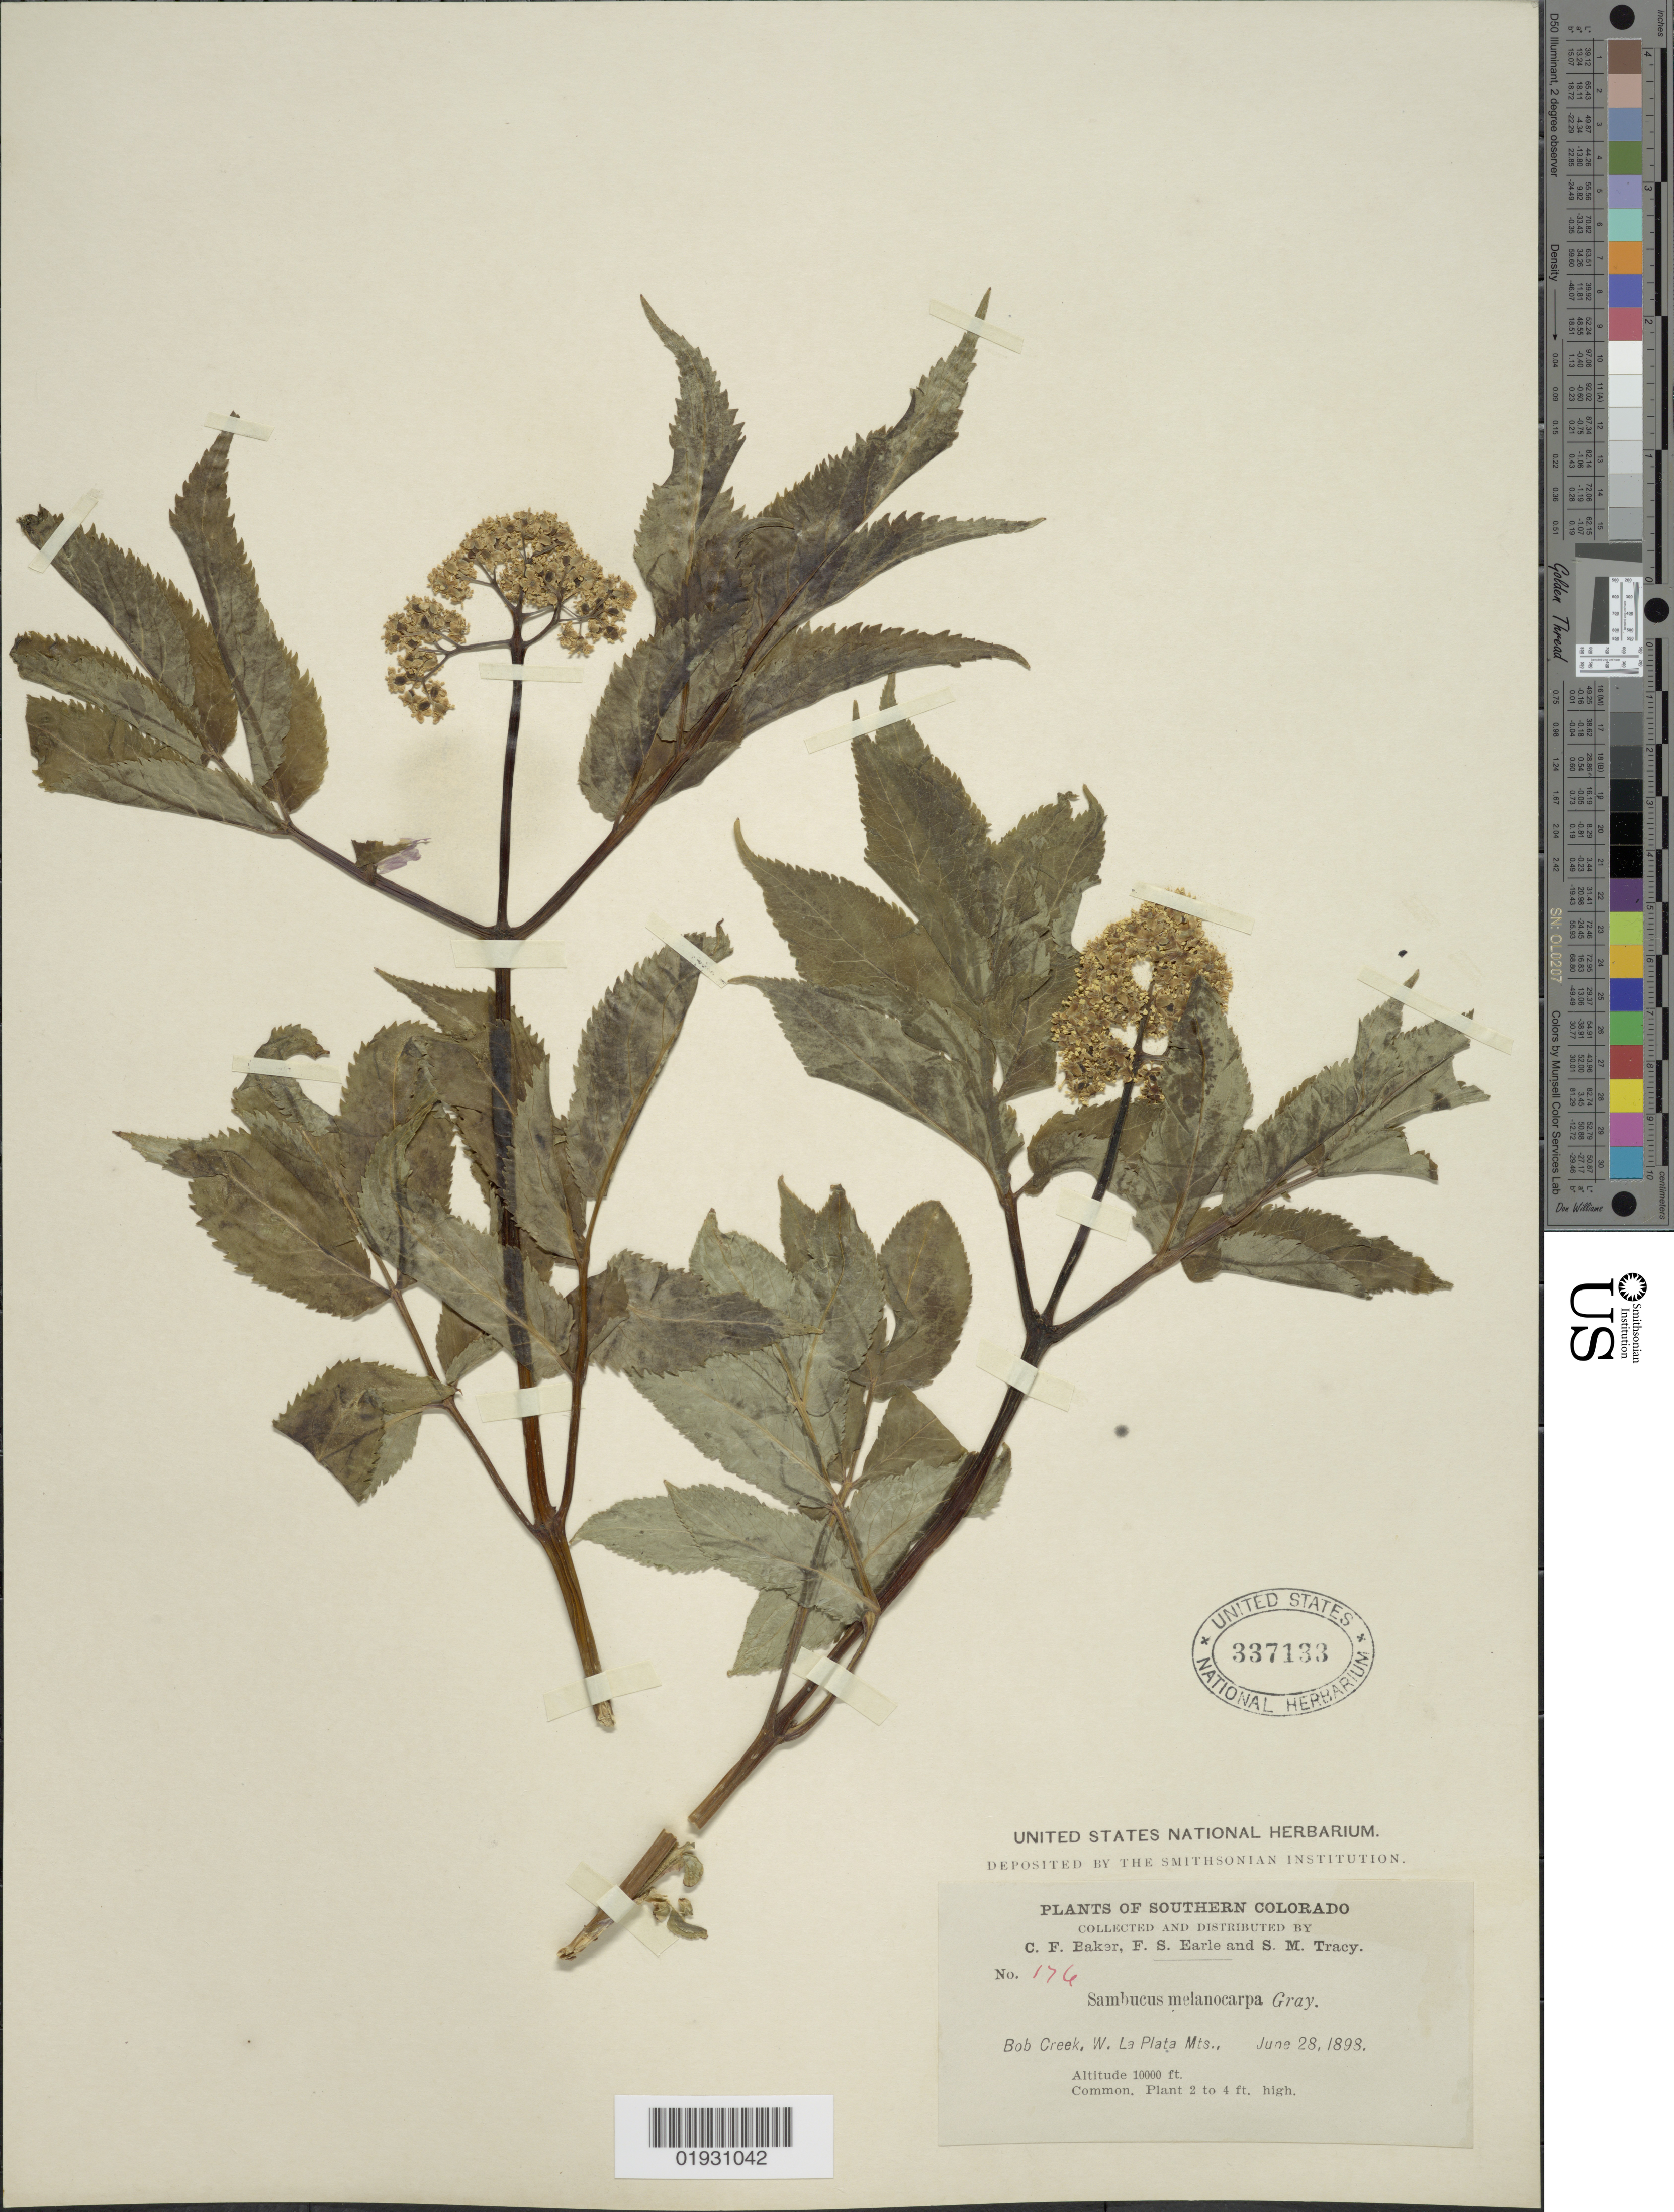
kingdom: Plantae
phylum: Tracheophyta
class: Magnoliopsida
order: Dipsacales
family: Viburnaceae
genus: Sambucus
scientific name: Sambucus melanocarpa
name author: A. Gray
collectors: C. F. Baker, F. S. Earle & S. M. Tracy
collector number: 176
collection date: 1898-06-28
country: United States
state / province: Colorado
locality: Southern Colorado. Bob Creek, W. La Plata Mts.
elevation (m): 305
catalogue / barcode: US 337133